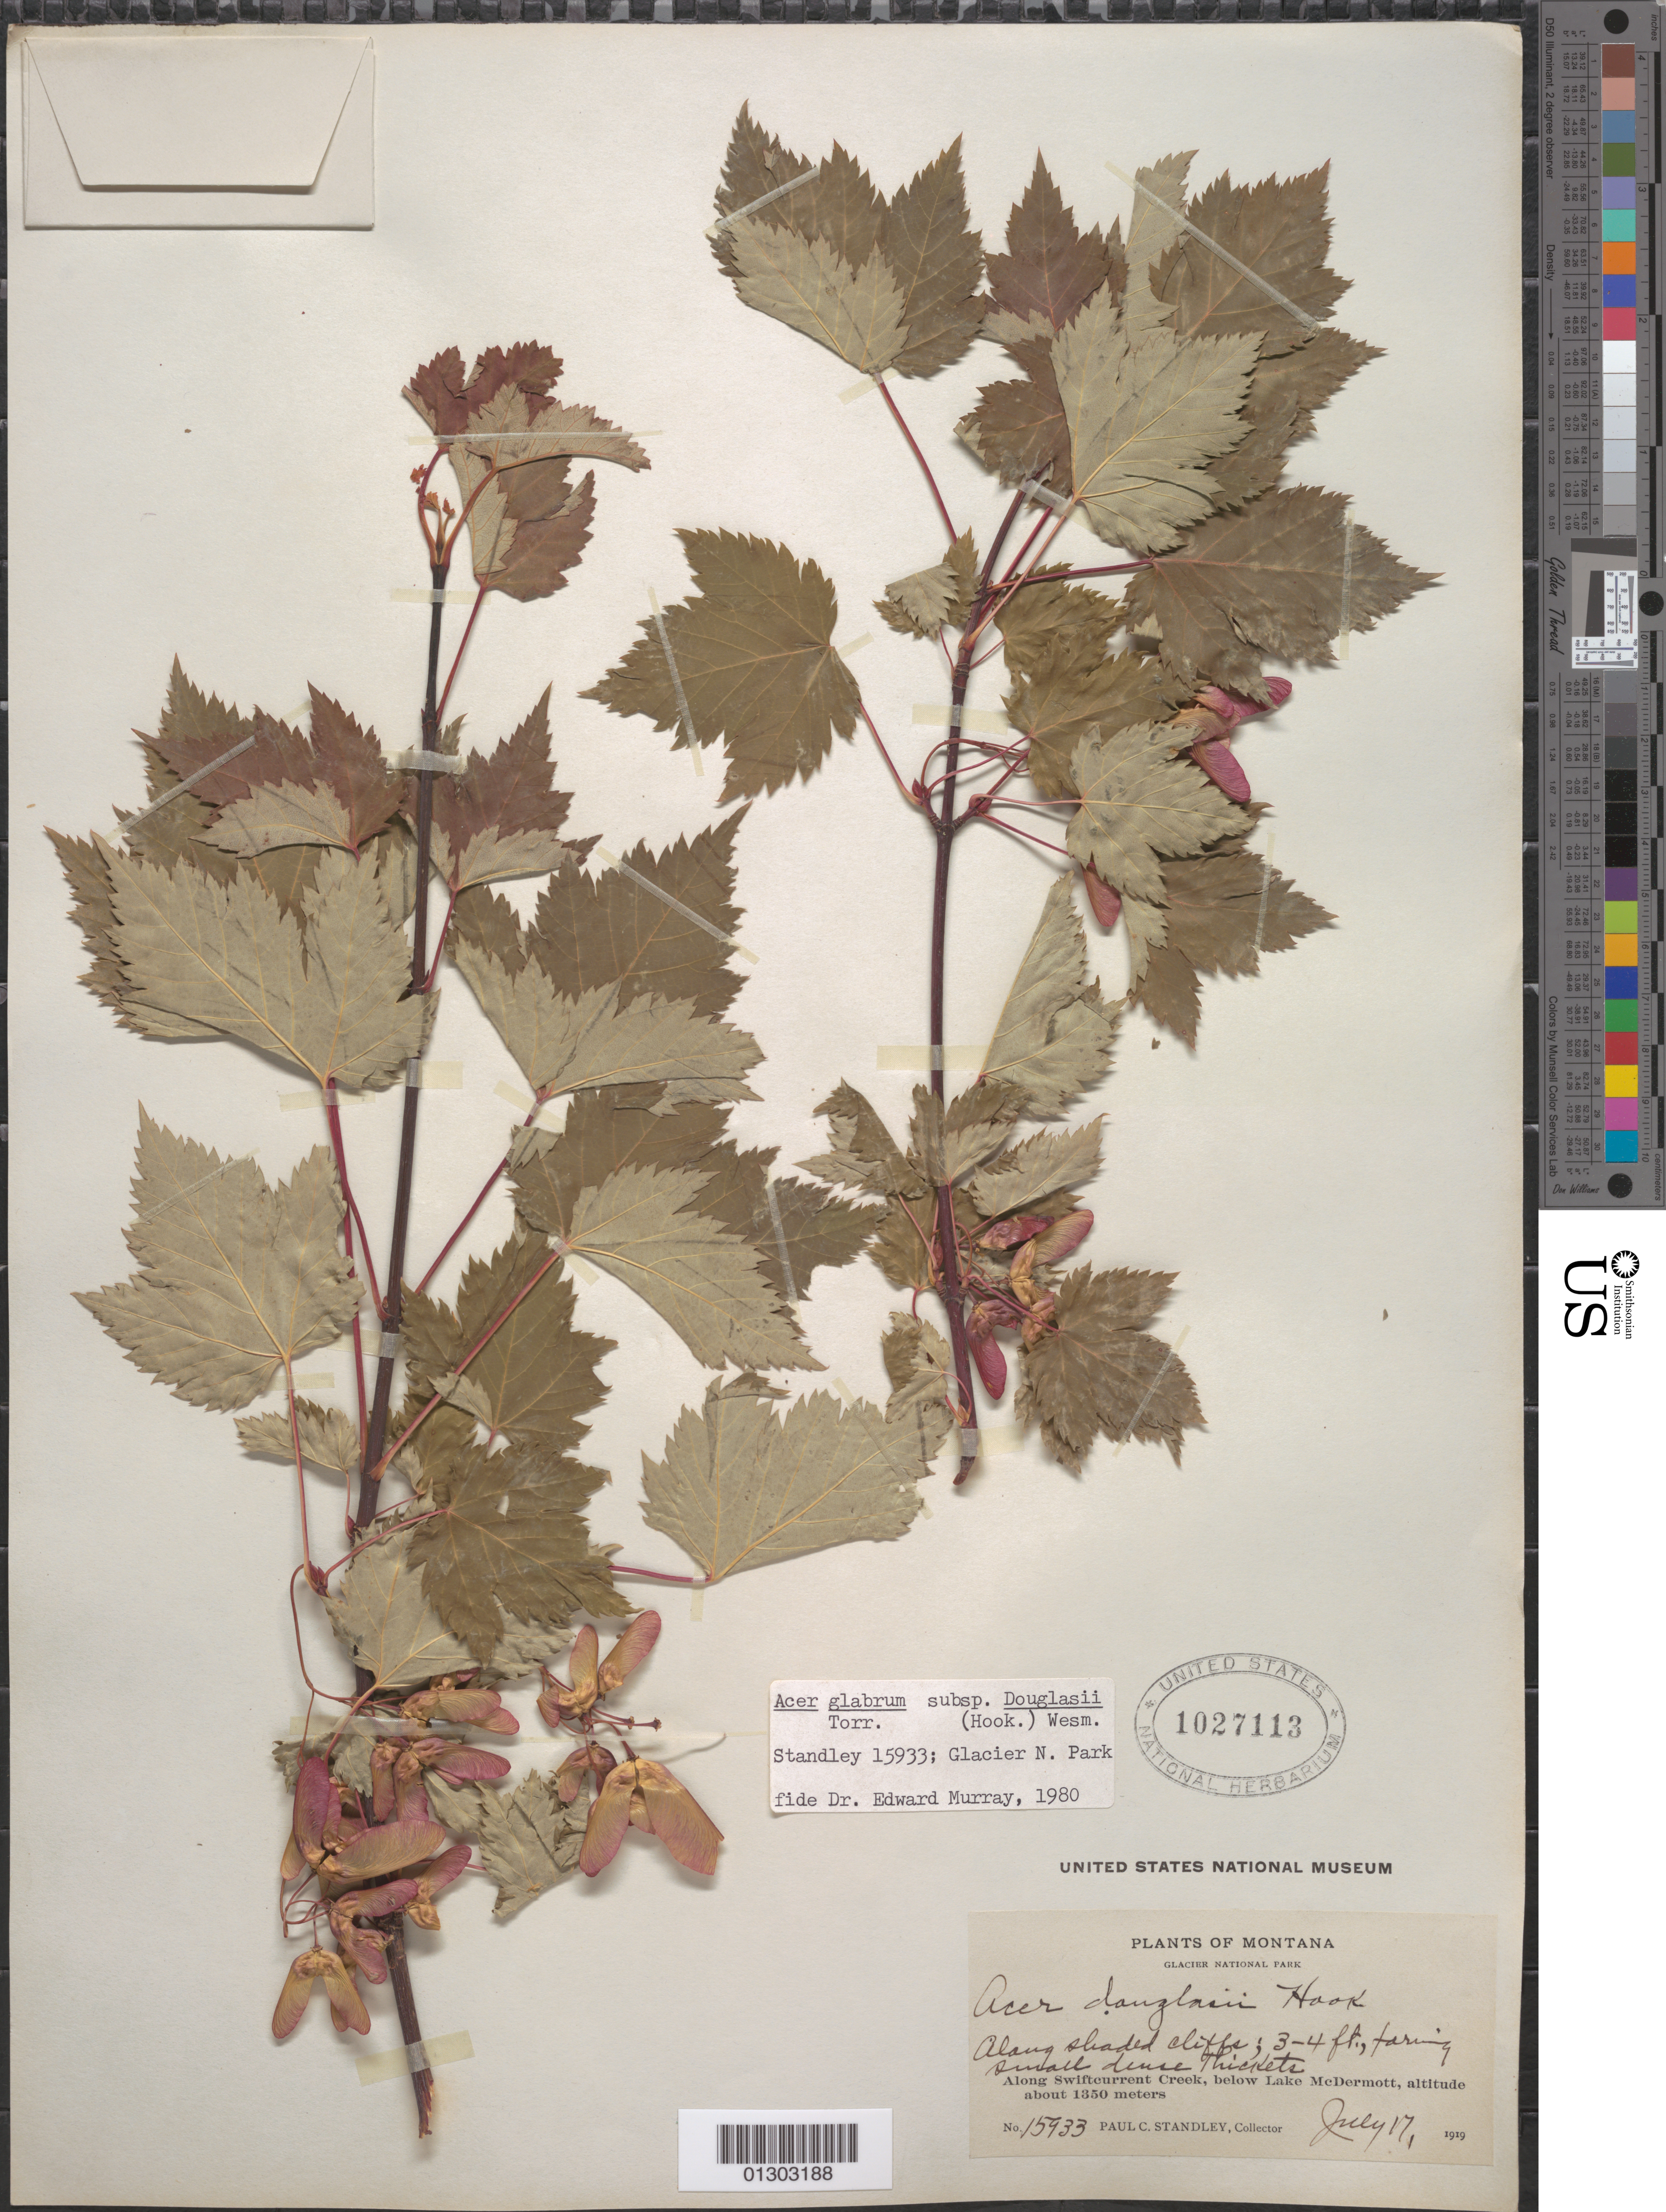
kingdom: Plantae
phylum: Tracheophyta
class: Magnoliopsida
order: Sapindales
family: Sapindaceae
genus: Acer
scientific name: Acer glabrum var. douglasii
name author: (Hook.) Dippel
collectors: P. C. Standley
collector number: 15933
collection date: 1919-07-17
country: United States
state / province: Montana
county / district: Glacier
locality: Glacier National Park, along Swiftcurrent Creek, below Lake McDermott.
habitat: Along shaded cliffs.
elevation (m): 411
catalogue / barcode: US 1027113